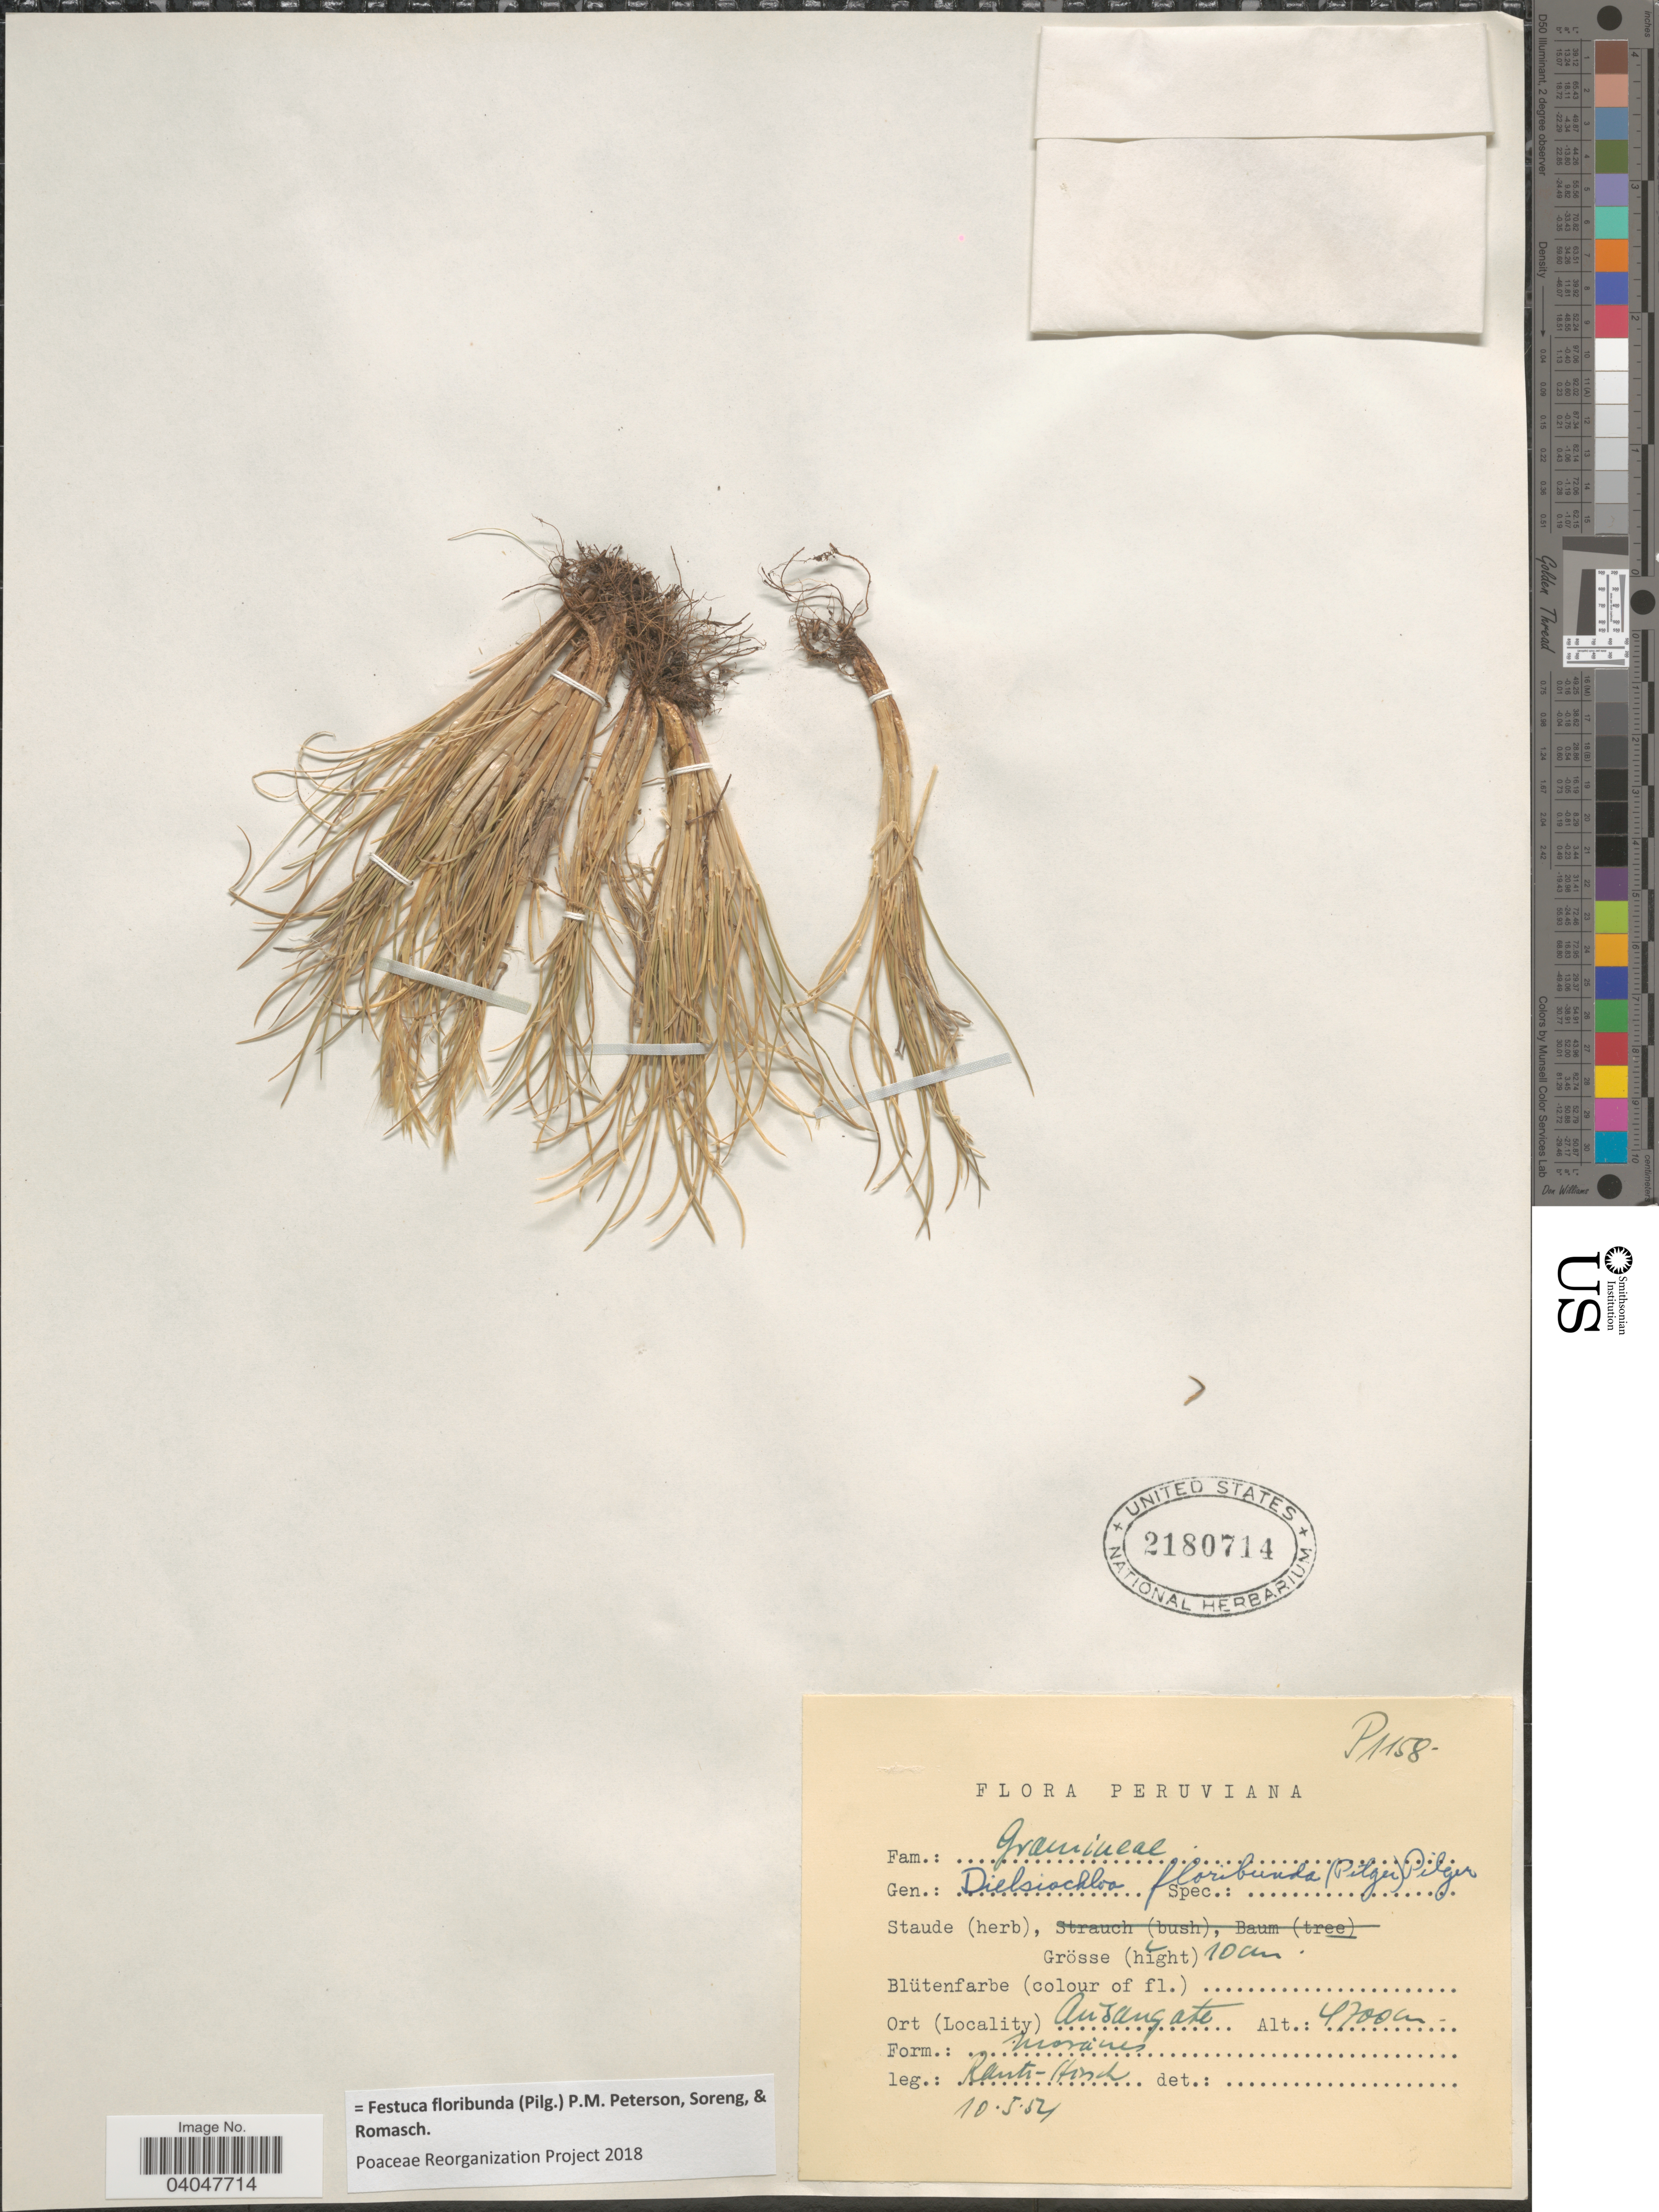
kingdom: Plantae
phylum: Tracheophyta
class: Liliopsida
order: Poales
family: Poaceae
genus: Festuca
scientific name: Festuca floribunda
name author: (Pilg.) P.M. Peterson et al.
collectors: W. Rauh & G. Hirsch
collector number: P1158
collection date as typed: Transcribed d/m/y: 10/5/54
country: Peru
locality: Auzangate.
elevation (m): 4700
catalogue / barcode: US 2180714